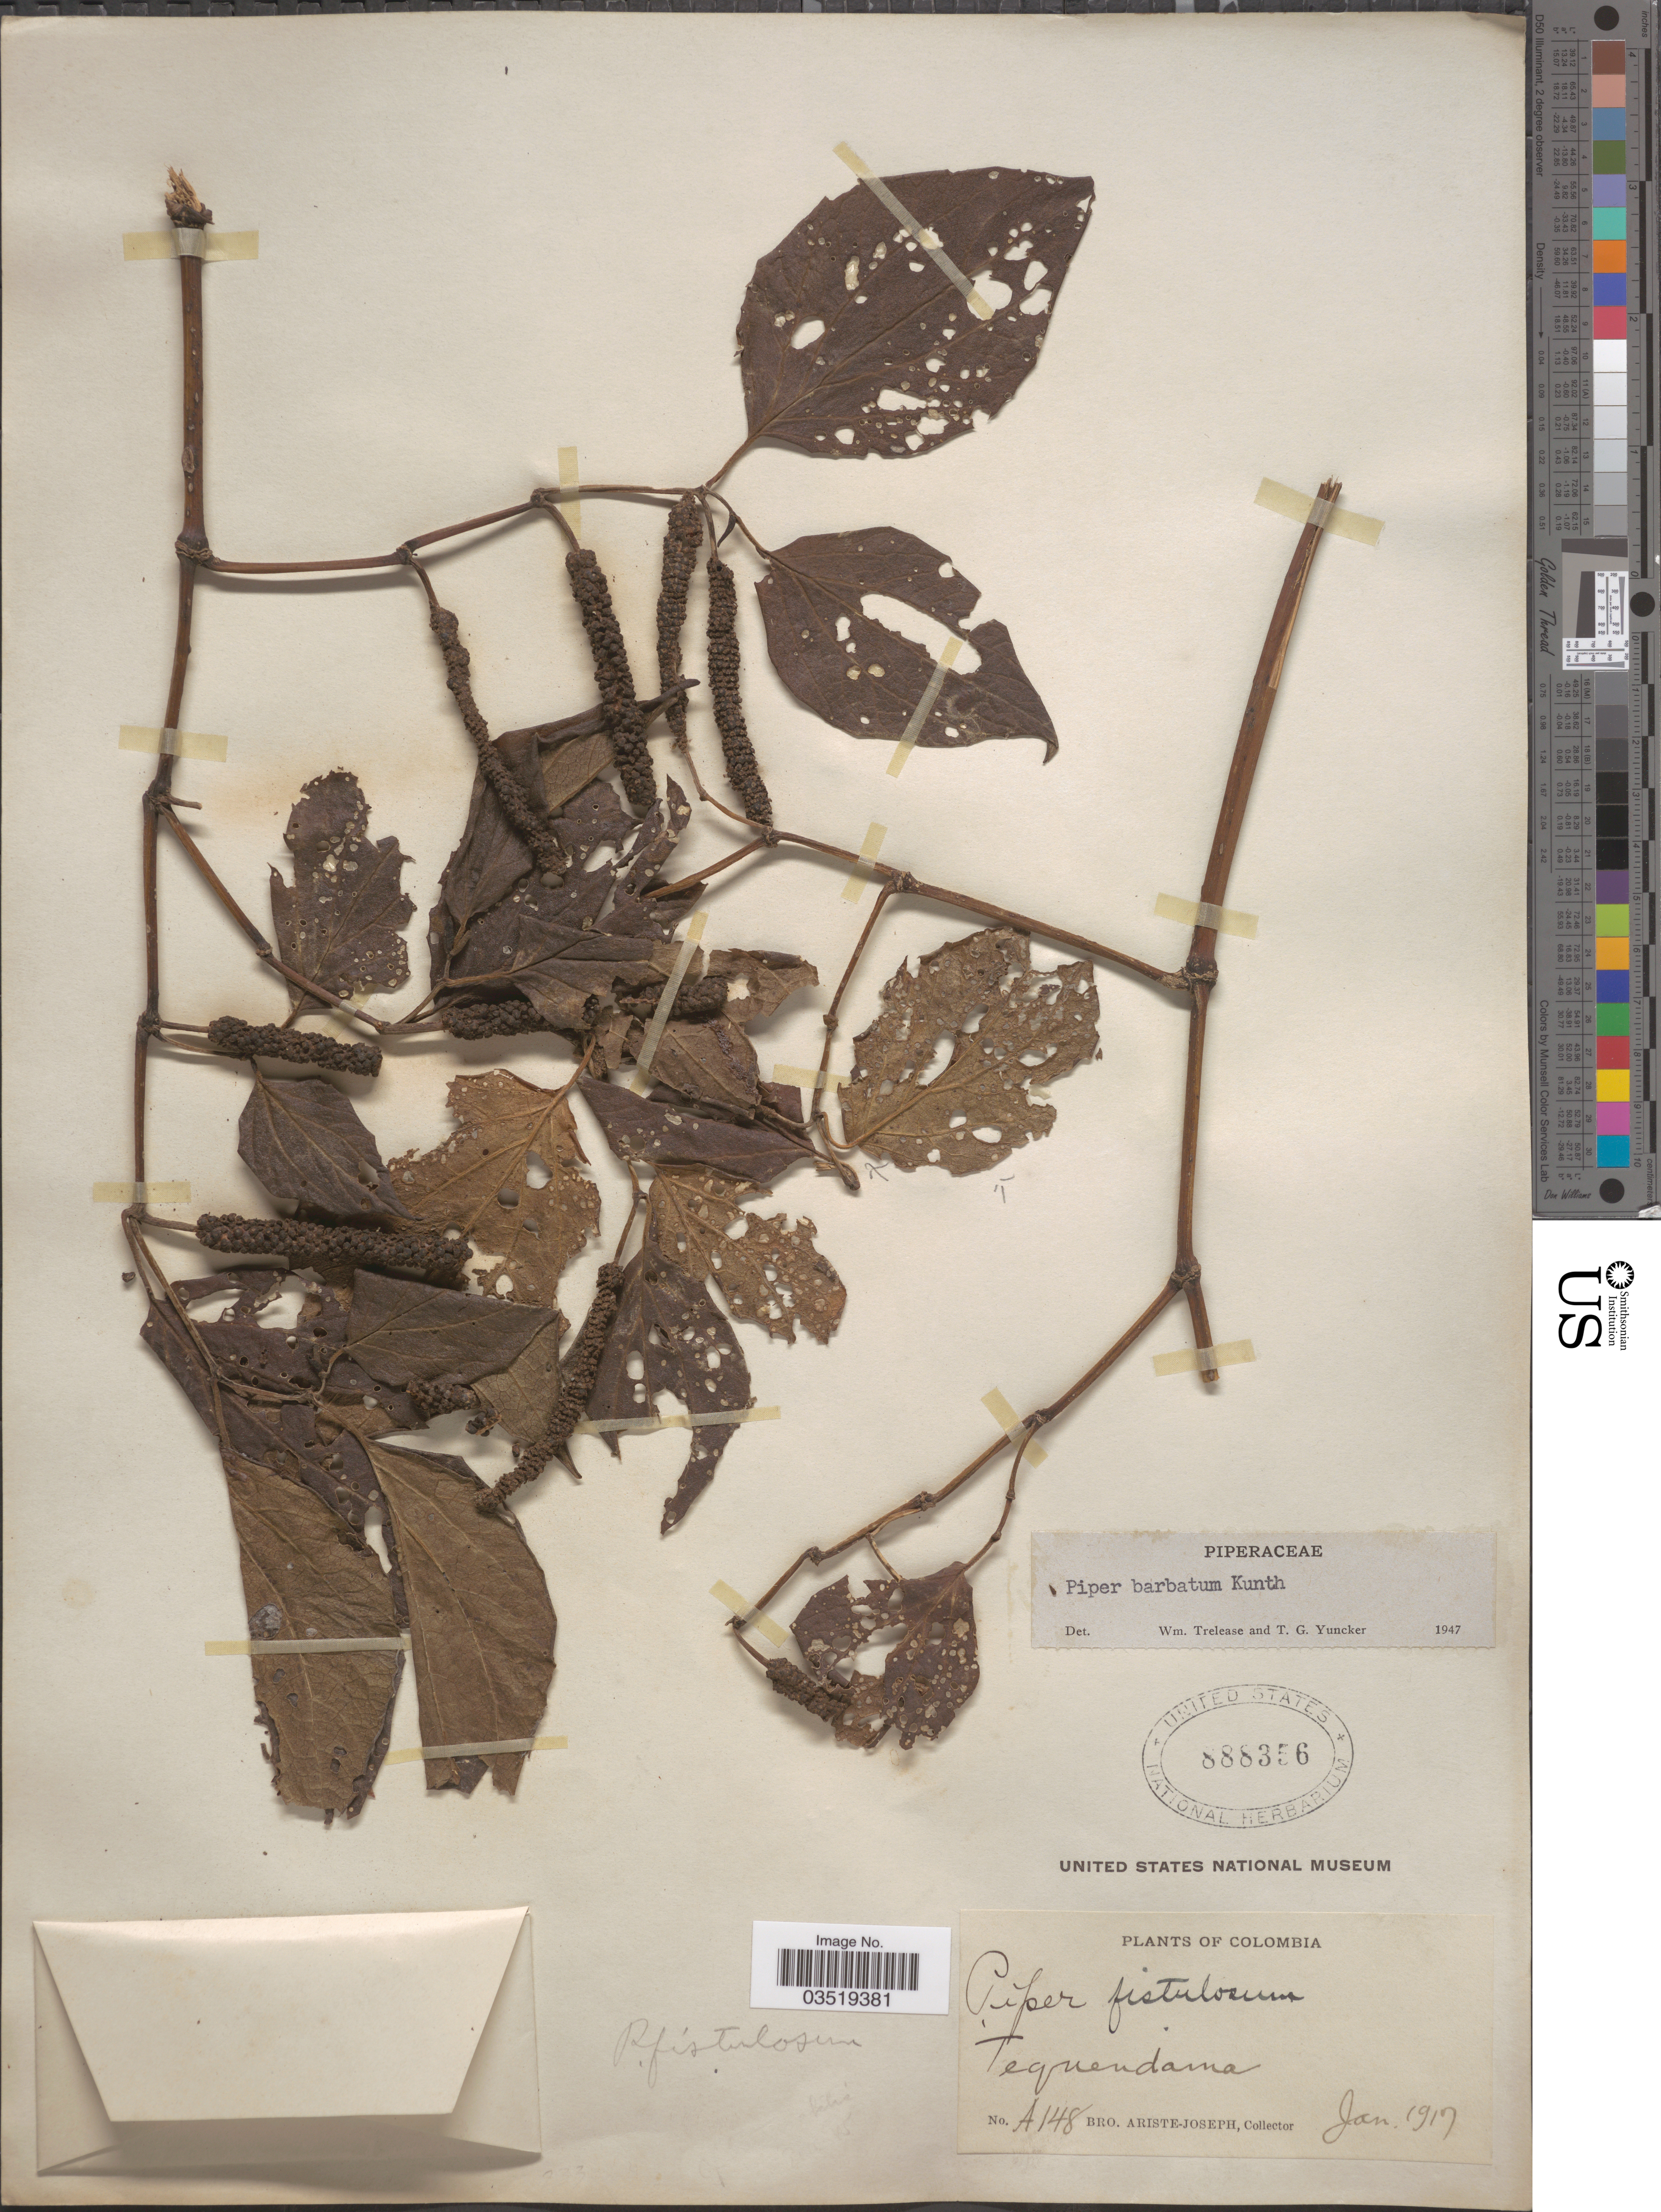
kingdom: Plantae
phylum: Tracheophyta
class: Magnoliopsida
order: Piperales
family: Piperaceae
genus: Piper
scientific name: Piper barbatum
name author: C. DC.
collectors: Bro. Ariste-Joseph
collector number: A148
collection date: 1917-01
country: Colombia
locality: Tequendama.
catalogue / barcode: US 888356